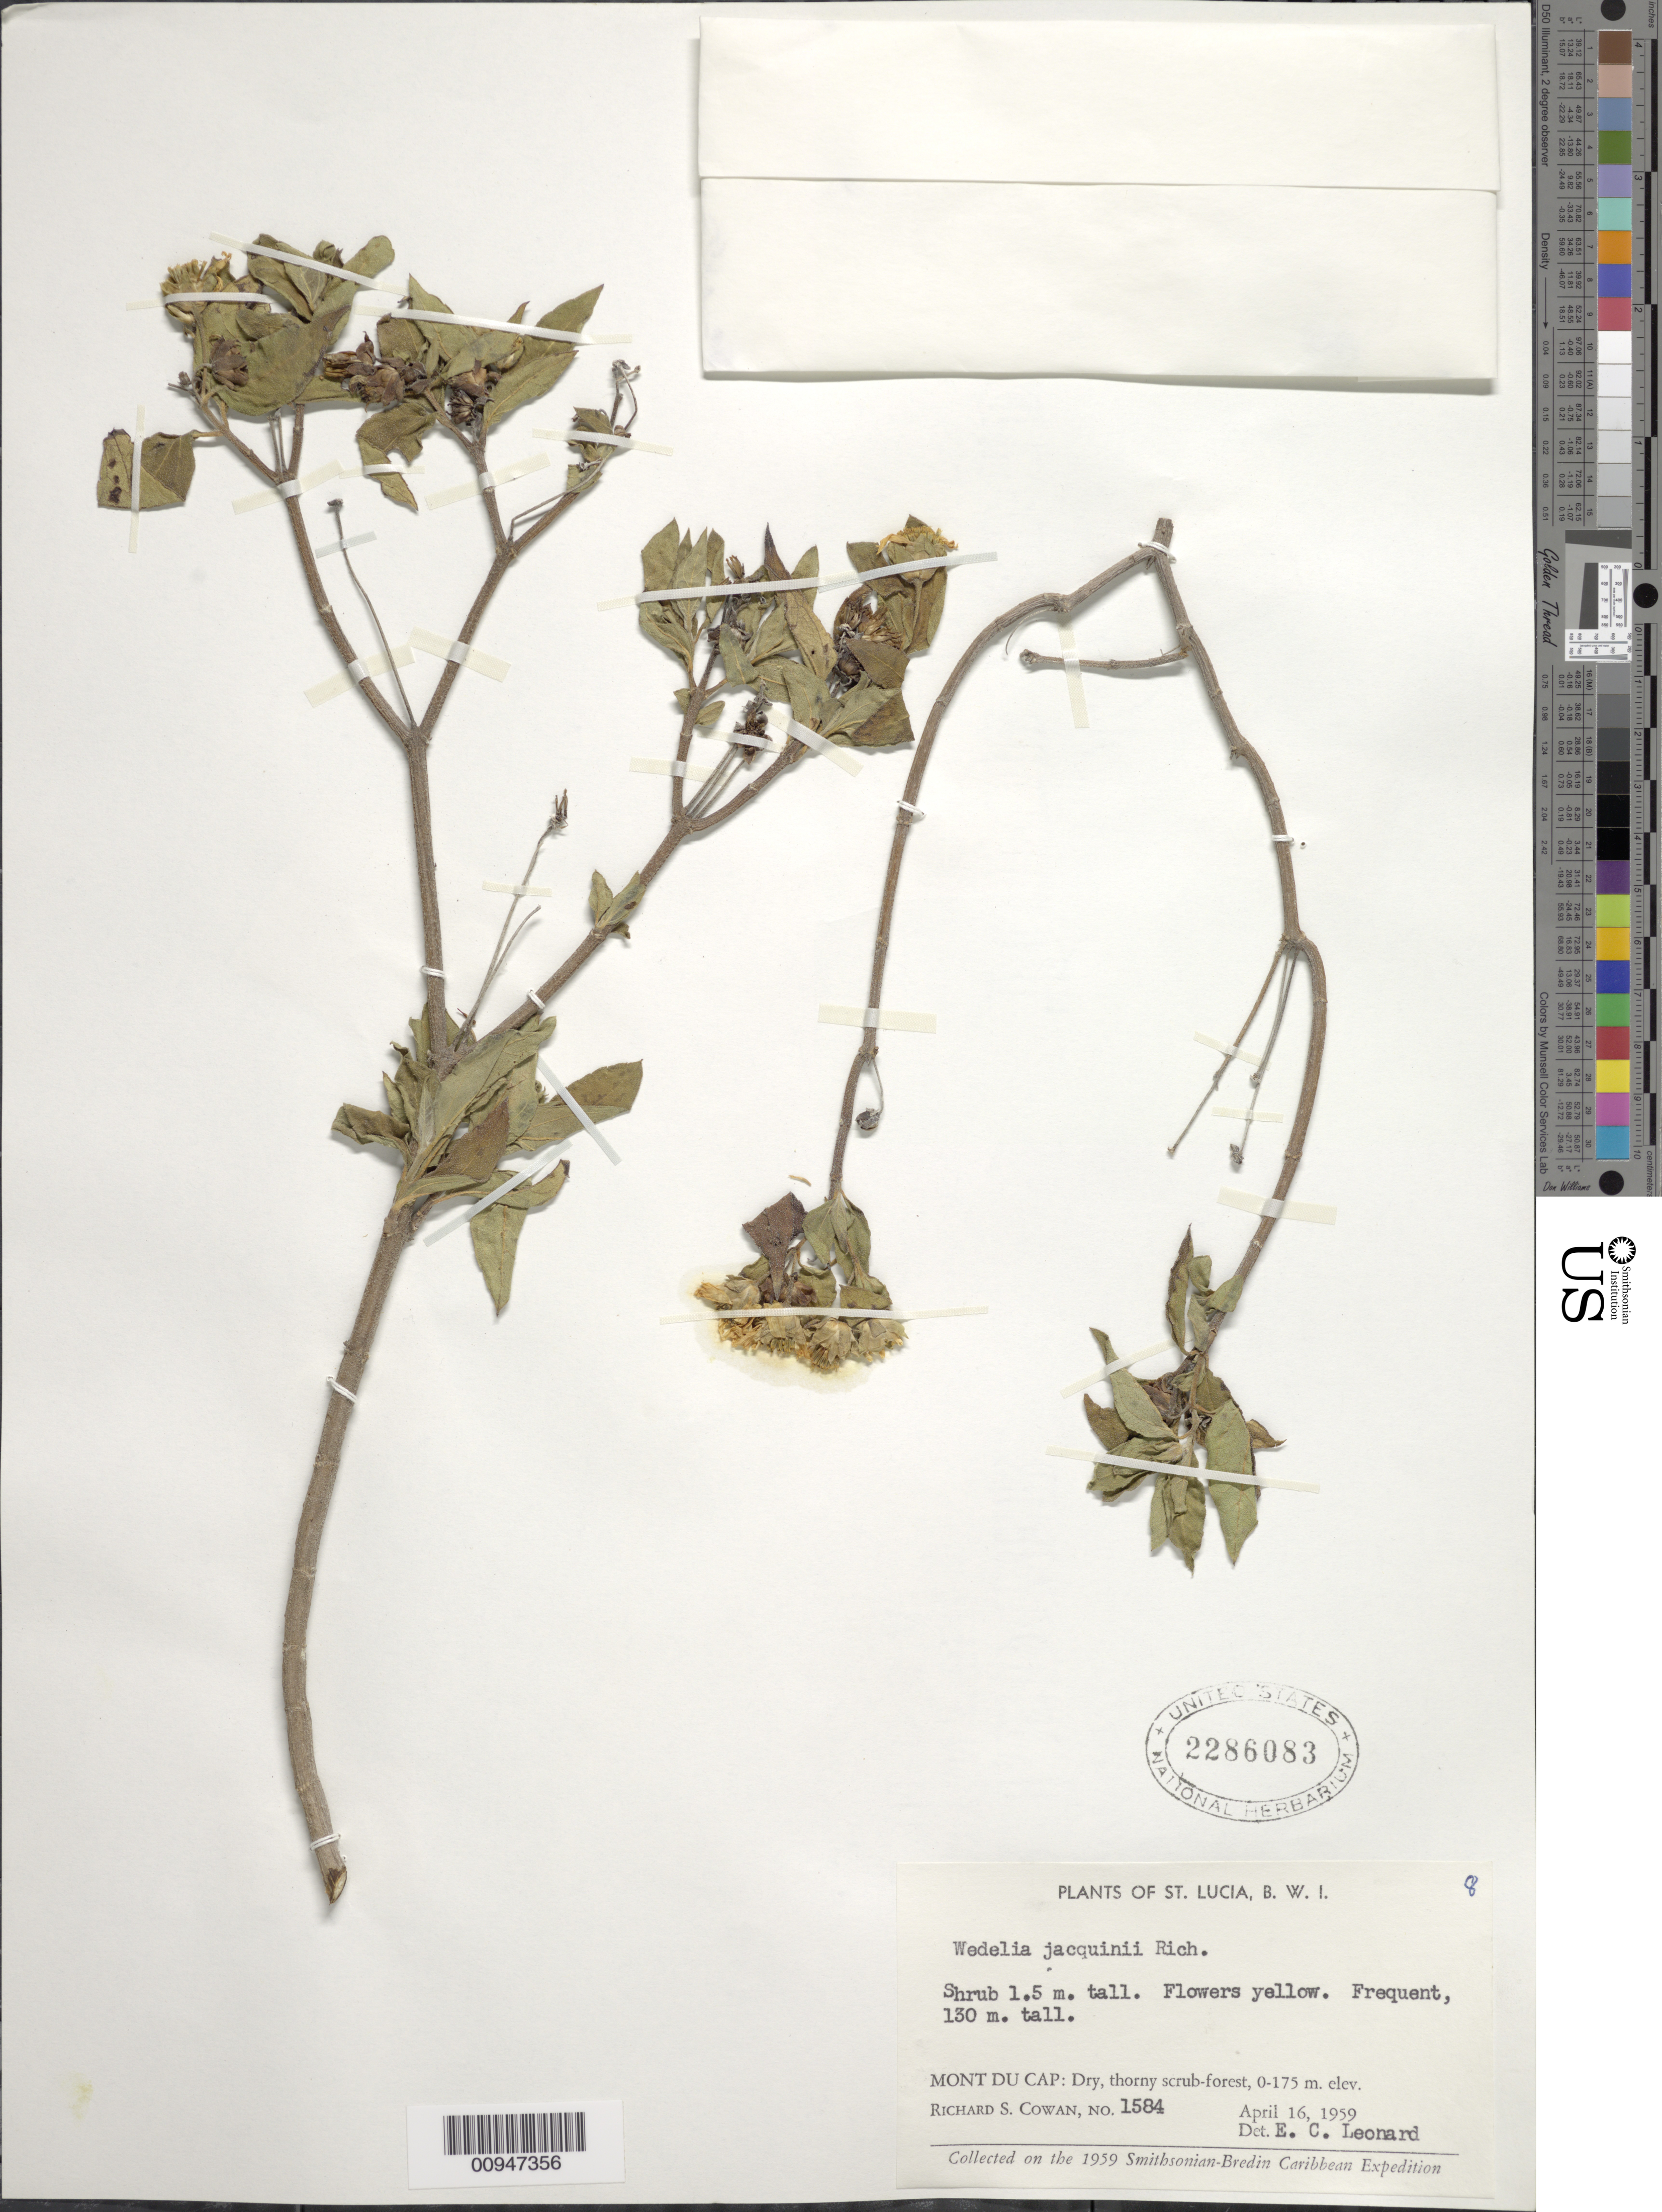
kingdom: Plantae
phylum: Tracheophyta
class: Magnoliopsida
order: Asterales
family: Asteraceae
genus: Wedelia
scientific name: Wedelia calycina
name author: Rich.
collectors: R. S. Cowan & E. C. Leonard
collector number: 1584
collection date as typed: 16 Apr 1959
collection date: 1959-04-16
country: St. Lucia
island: St. Lucia I.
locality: Mont Du Cap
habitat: Dry, thorny scrub-forest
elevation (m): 0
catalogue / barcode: US 2286083